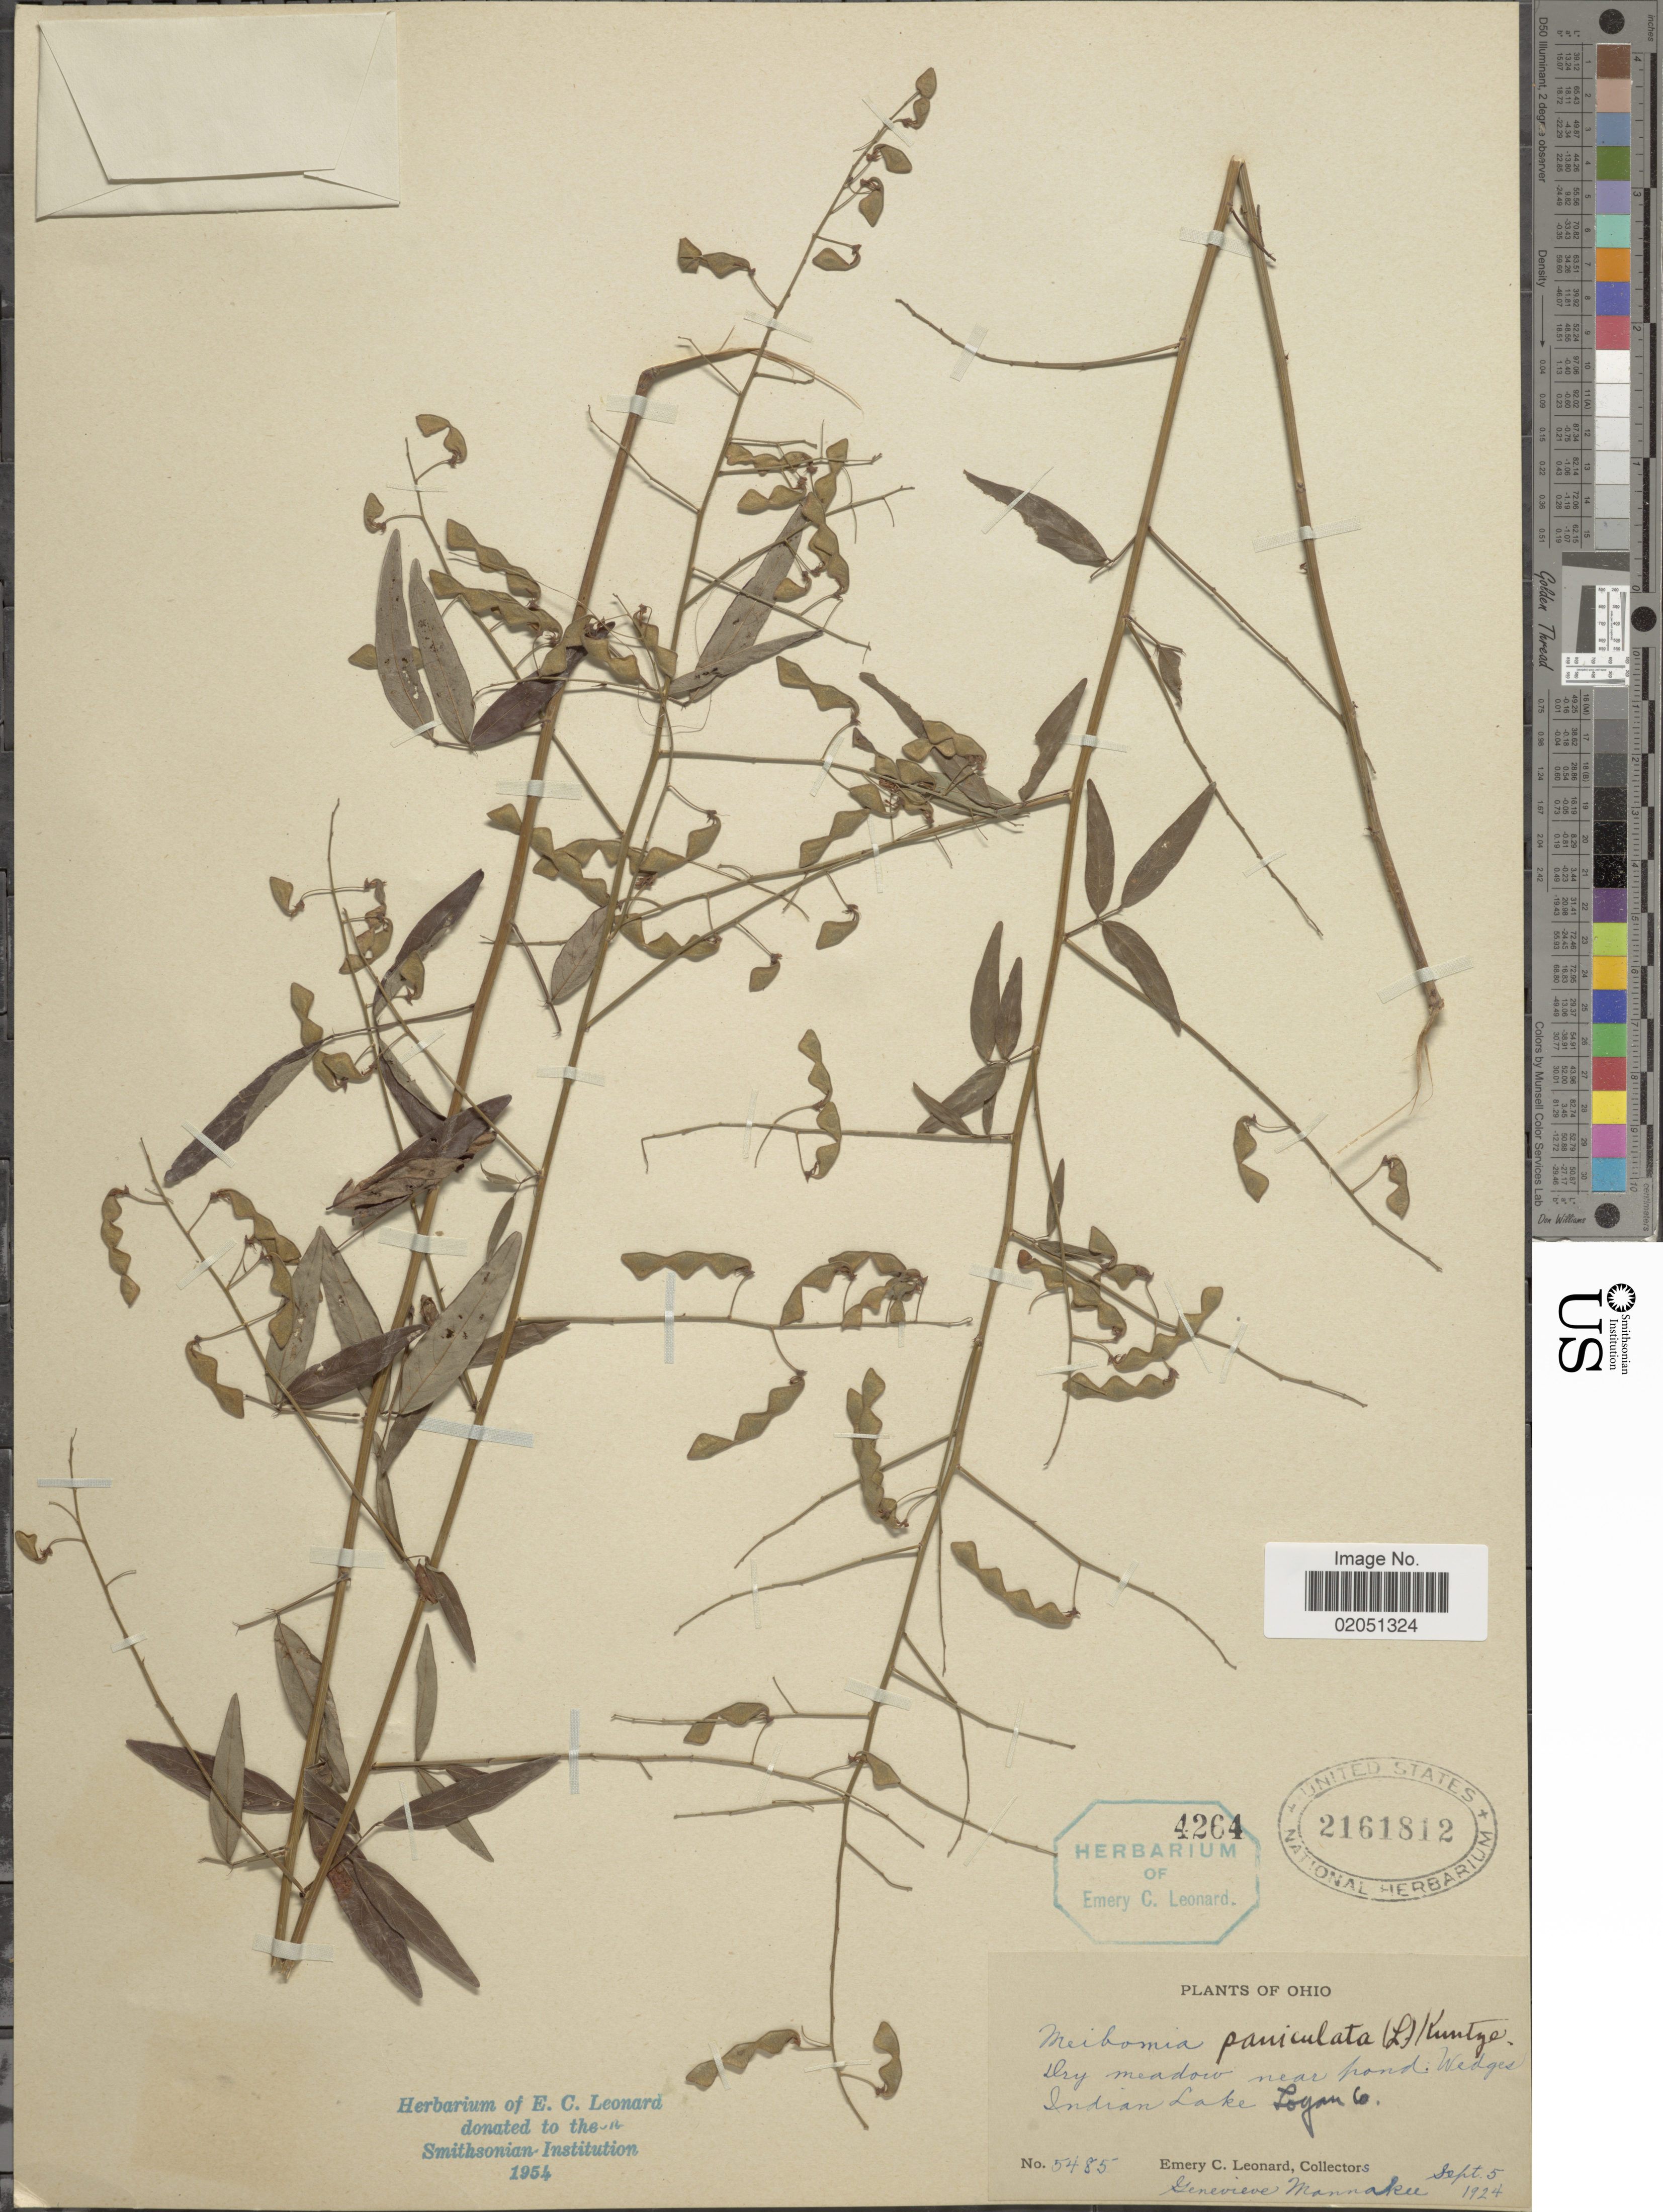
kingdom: Plantae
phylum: Tracheophyta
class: Magnoliopsida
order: Fabales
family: Fabaceae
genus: Desmodium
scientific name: Desmodium paniculatum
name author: (L.) DC.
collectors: E. C. Leonard & G. Mannakee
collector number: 5485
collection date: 1924-09-05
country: United States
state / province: Ohio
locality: Dry meadow near pond. Wedges Indian Lake, Logan Co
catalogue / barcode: US 2161812